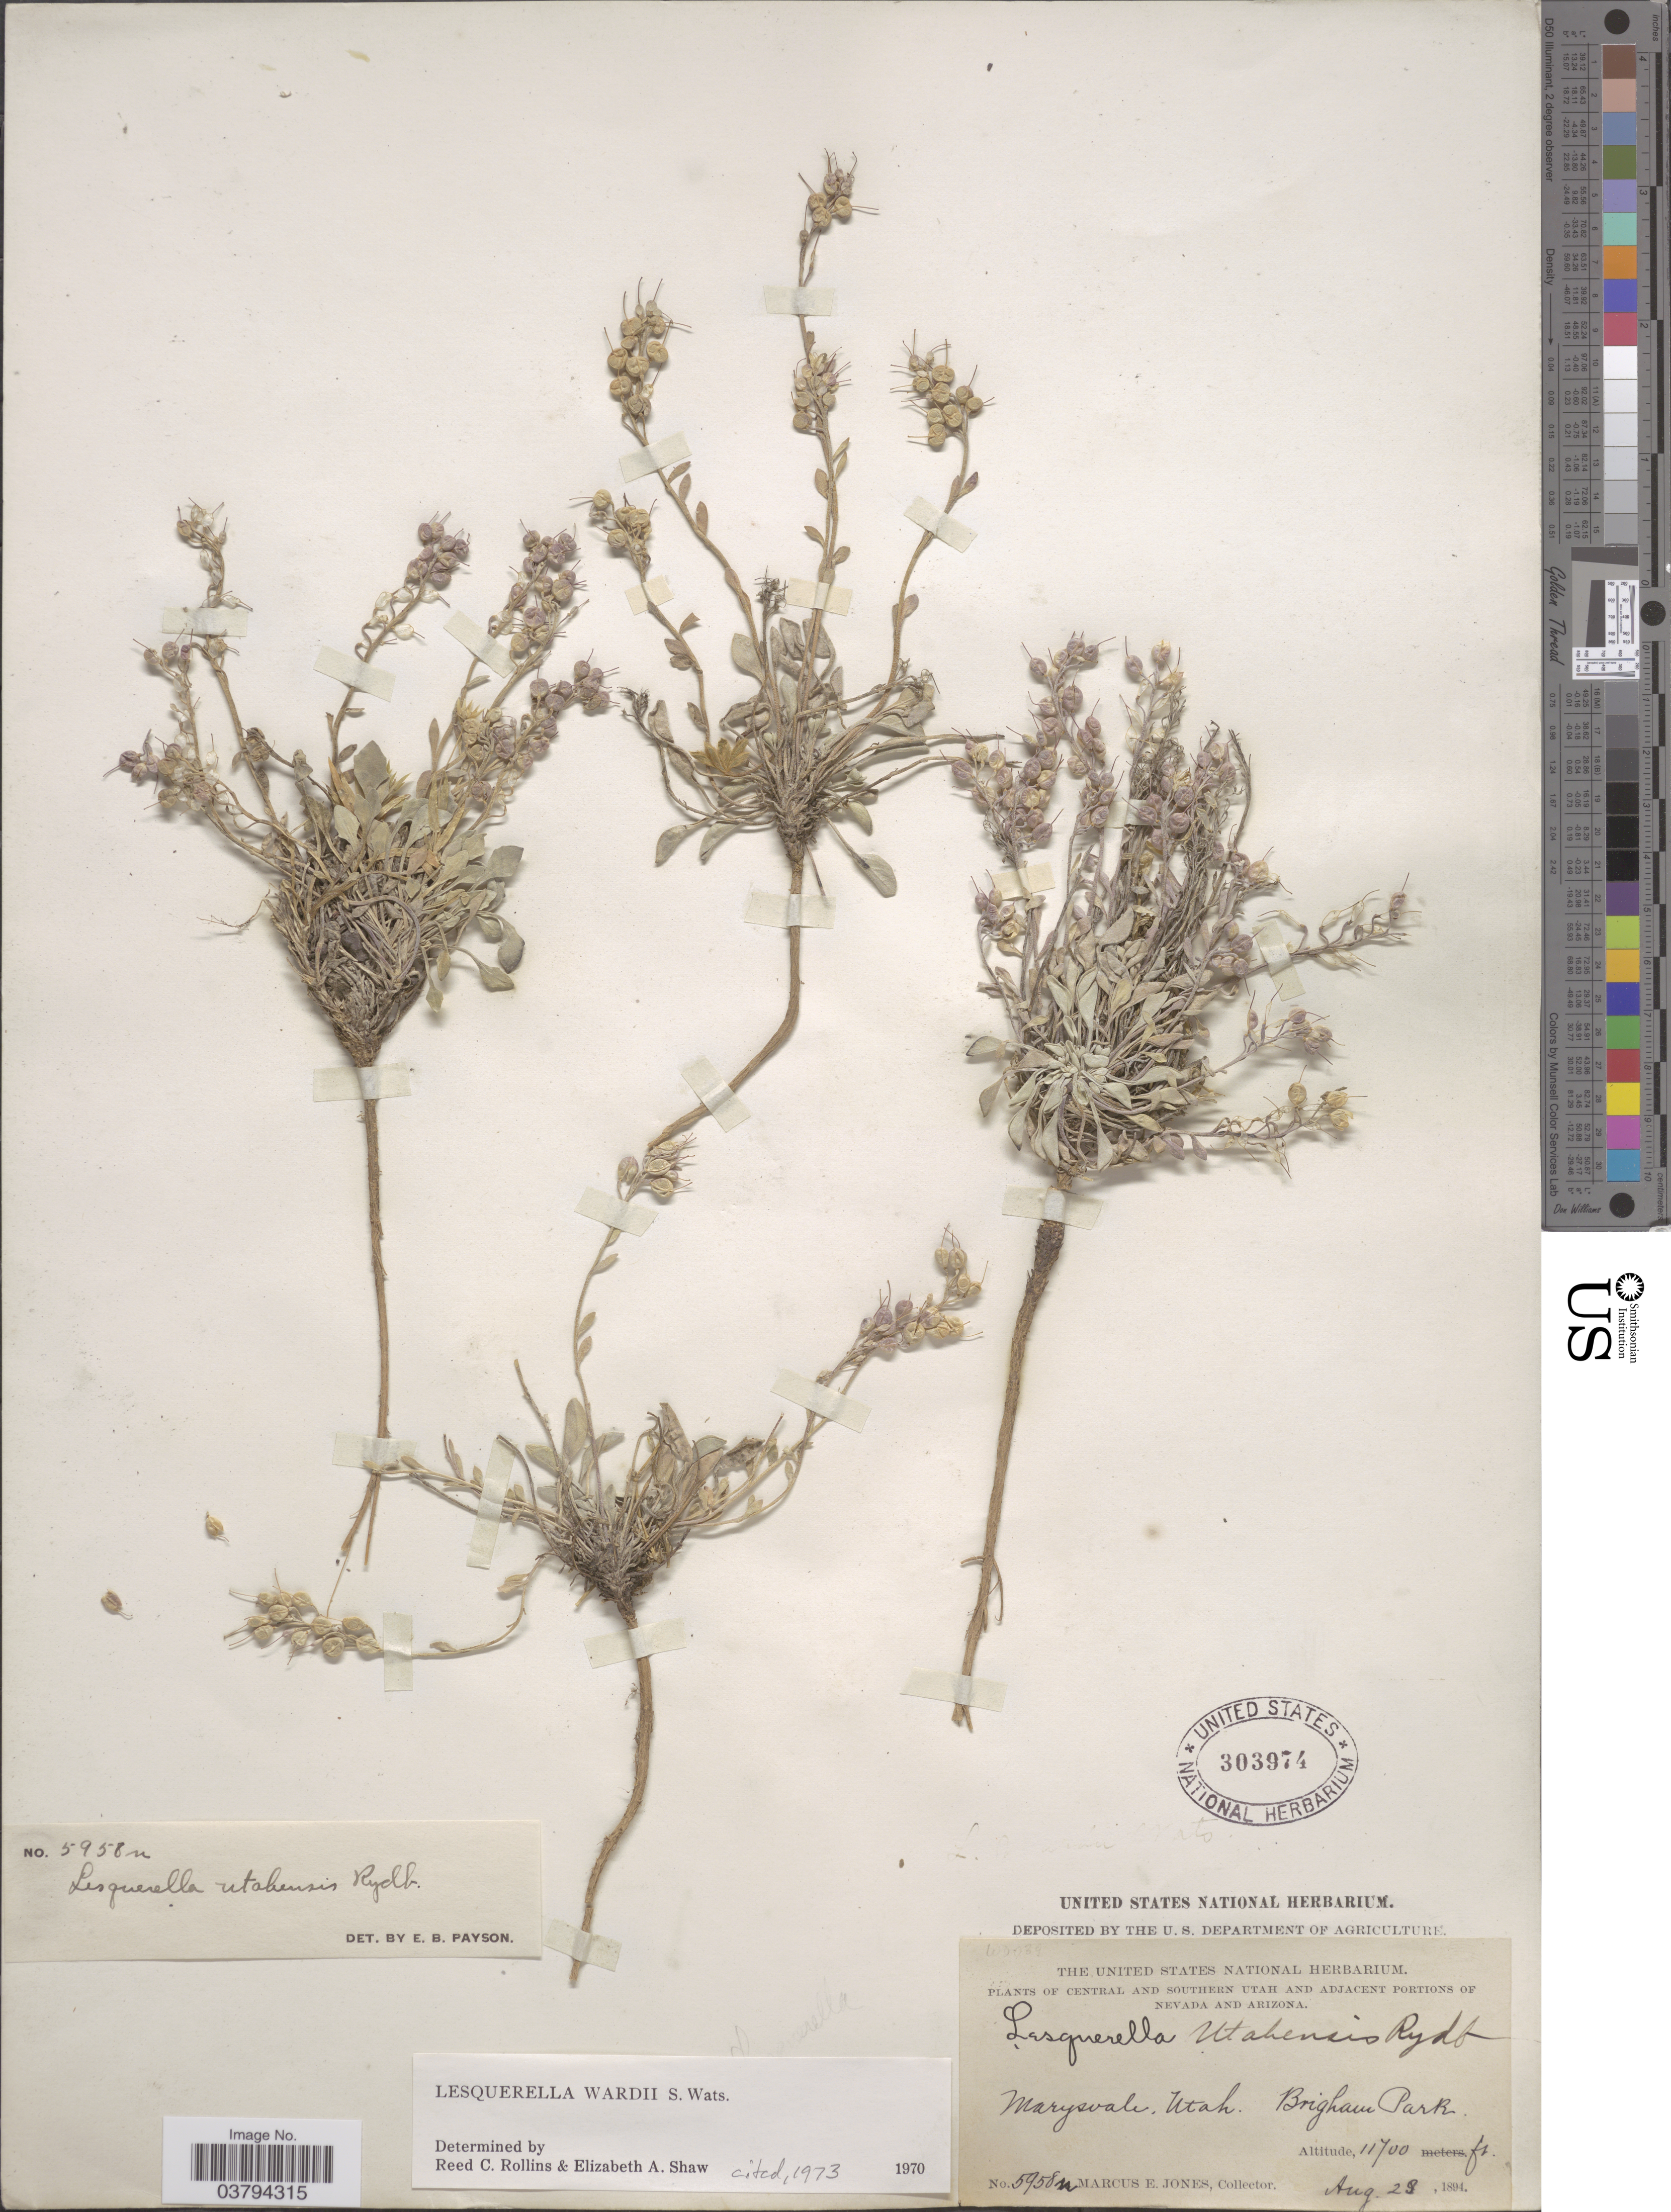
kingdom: Plantae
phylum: Tracheophyta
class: Magnoliopsida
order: Brassicales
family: Brassicaceae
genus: Lesquerella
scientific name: Lesquerella wardii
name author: S. Watson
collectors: M. E. Jones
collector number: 5958n*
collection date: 1894-08-29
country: United States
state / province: Utah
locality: Central and Southern Utah. Marysvale. Brigham Park.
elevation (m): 3566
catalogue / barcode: US 303974